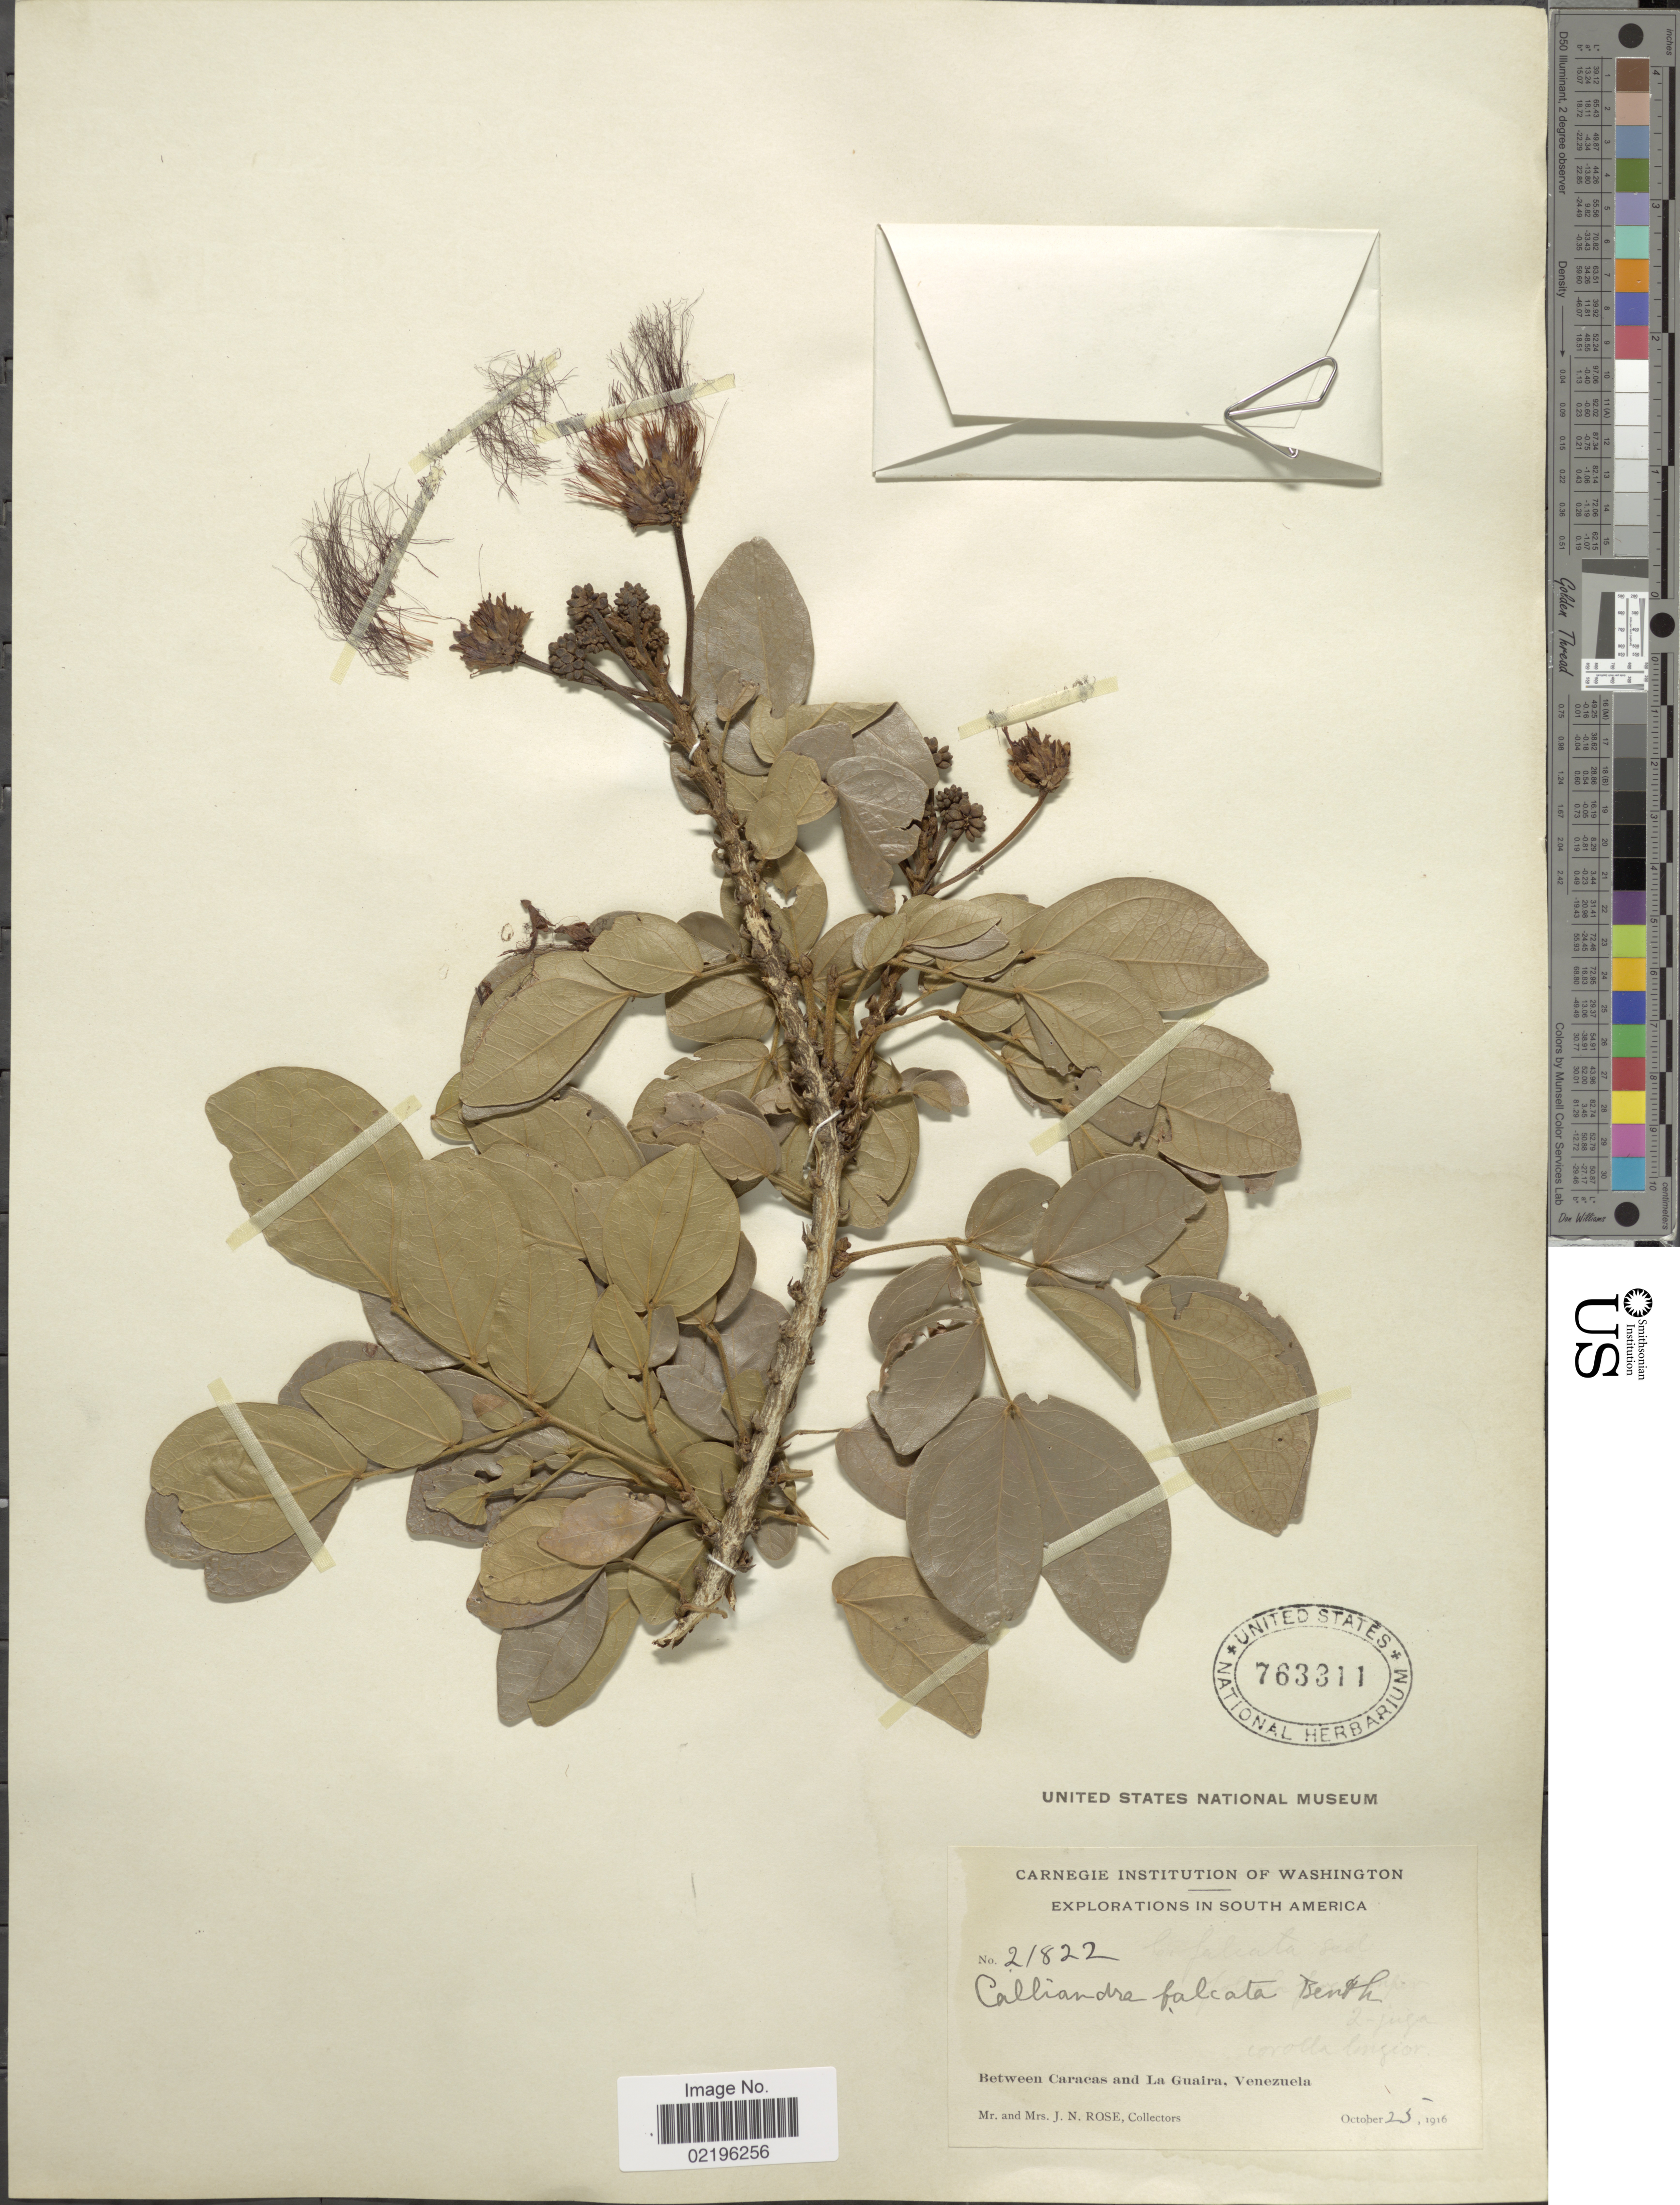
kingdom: Plantae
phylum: Tracheophyta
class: Magnoliopsida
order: Fabales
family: Fabaceae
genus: Calliandra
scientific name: Calliandra falcata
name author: Benth.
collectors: J. N. Rose & L. B. Rose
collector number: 21822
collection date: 1916-10-25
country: Venezuela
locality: Between Caracas and La Guaira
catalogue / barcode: US 763311